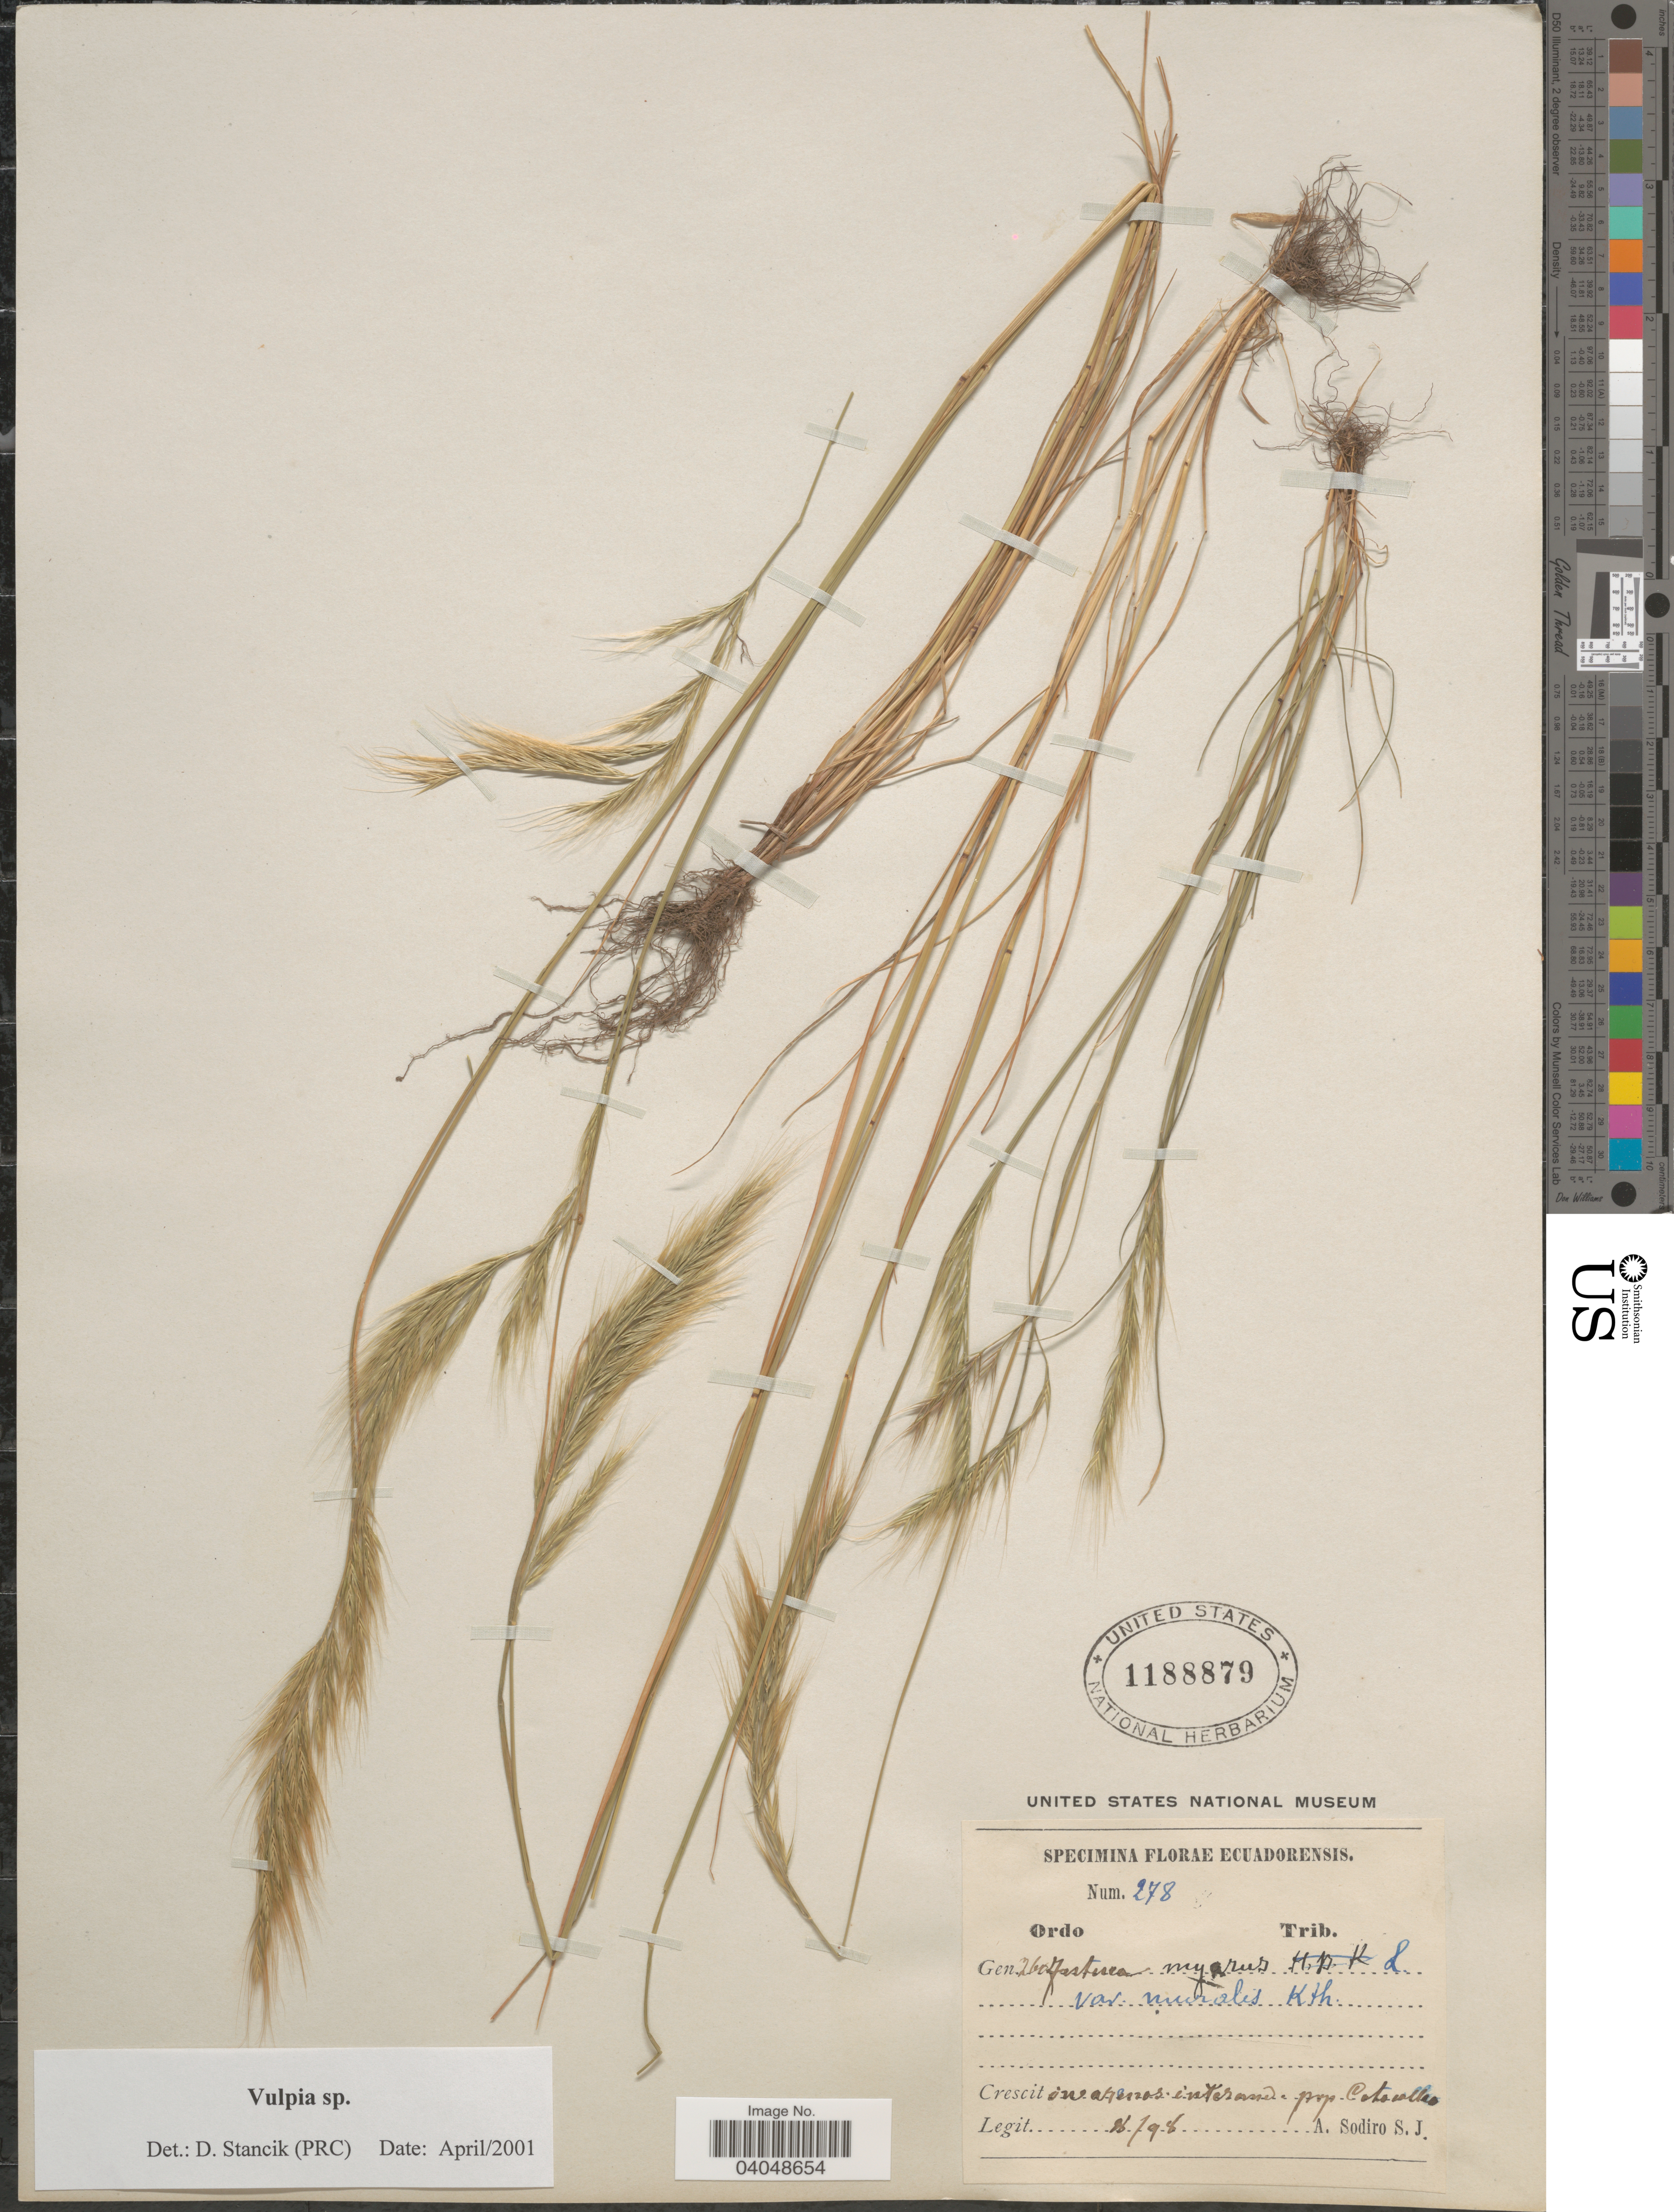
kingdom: Plantae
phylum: Tracheophyta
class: Liliopsida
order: Poales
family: Poaceae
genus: Festuca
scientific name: Festuca sp.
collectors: A. Sodiro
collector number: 278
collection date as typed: Transcribed d/m/y: /8/98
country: Ecuador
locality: In arenosis interand. pop Catacallas [interpreted].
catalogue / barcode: US 1188879